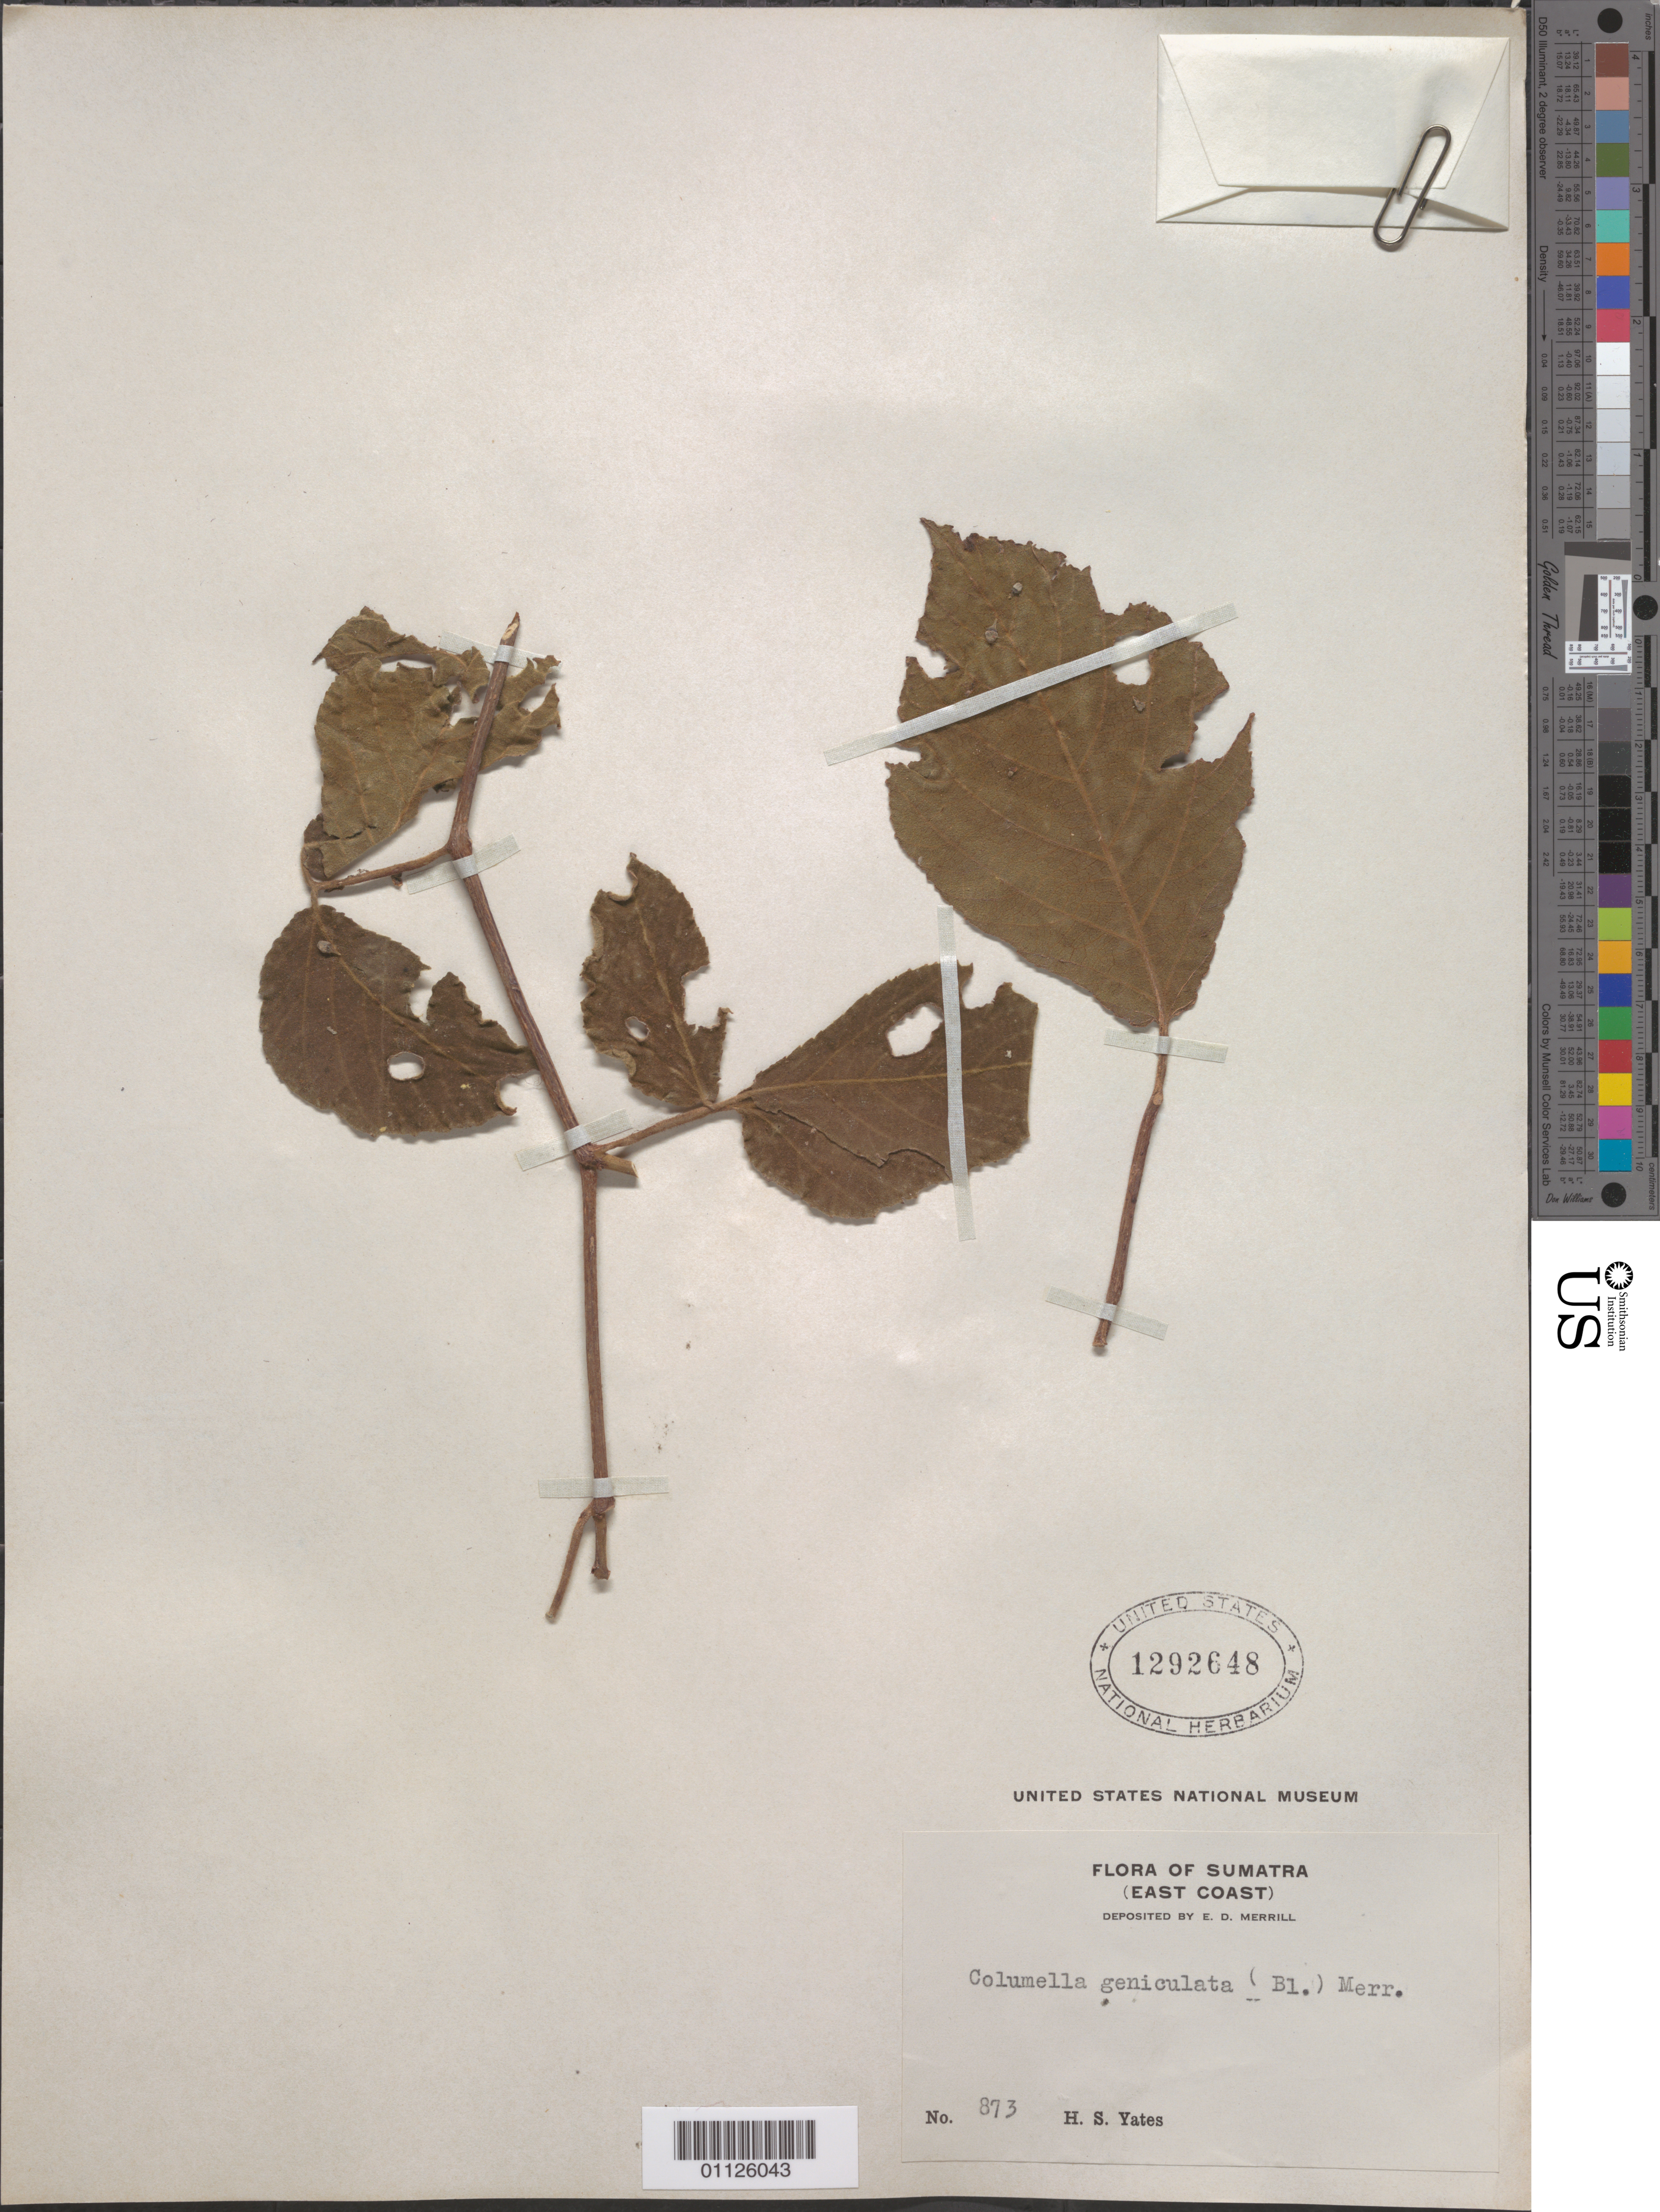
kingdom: Plantae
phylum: Tracheophyta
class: Magnoliopsida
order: Vitales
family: Vitaceae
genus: Cissus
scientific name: Cissus geniculata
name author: Blume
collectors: H. S. Yates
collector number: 873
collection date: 1890/1950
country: Indonesia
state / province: Sumatra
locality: E Coast.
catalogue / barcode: US 1292648